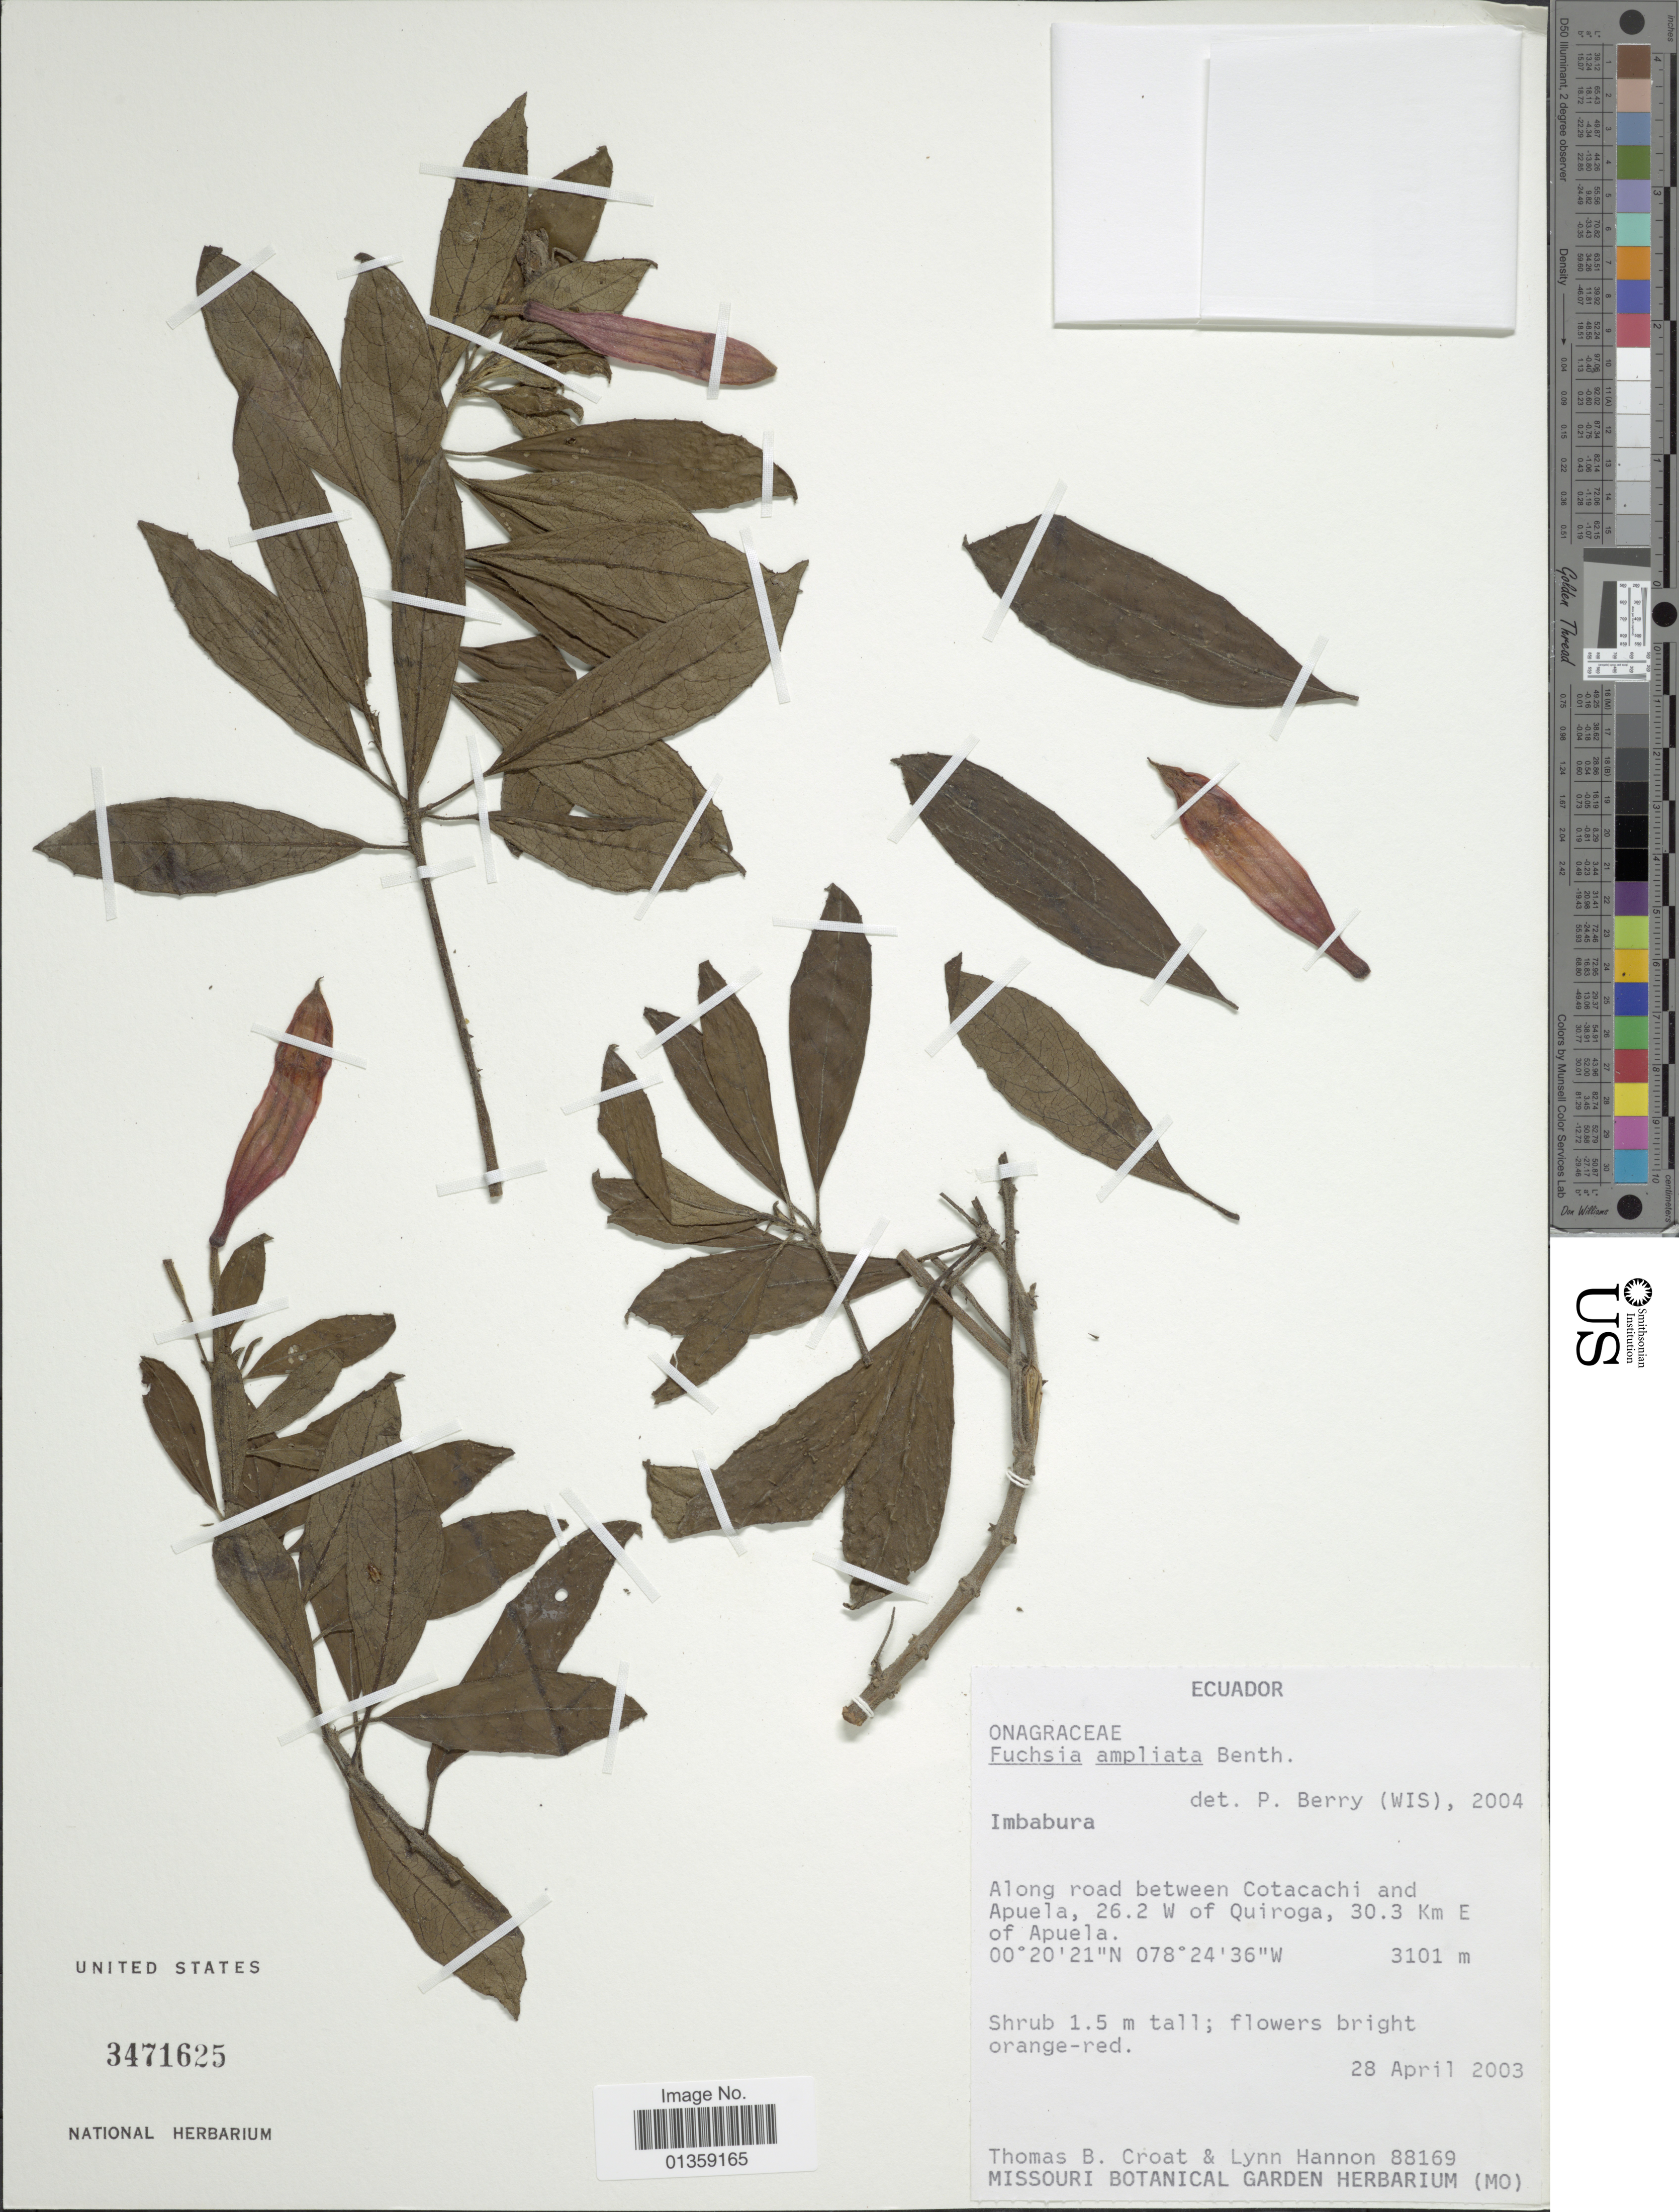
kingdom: Plantae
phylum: Tracheophyta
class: Magnoliopsida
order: Myrtales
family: Onagraceae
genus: Fuchsia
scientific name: Fuchsia ampliata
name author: Benth.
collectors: T. B. Croat & L. Hannon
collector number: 88169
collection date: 2003-04-28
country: Ecuador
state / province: Imbabura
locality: Along road between Cotacachi and Apuela, 26.2 W of Quiroga, 30.3 Km E of Apuela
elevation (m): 3101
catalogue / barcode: US 3471625